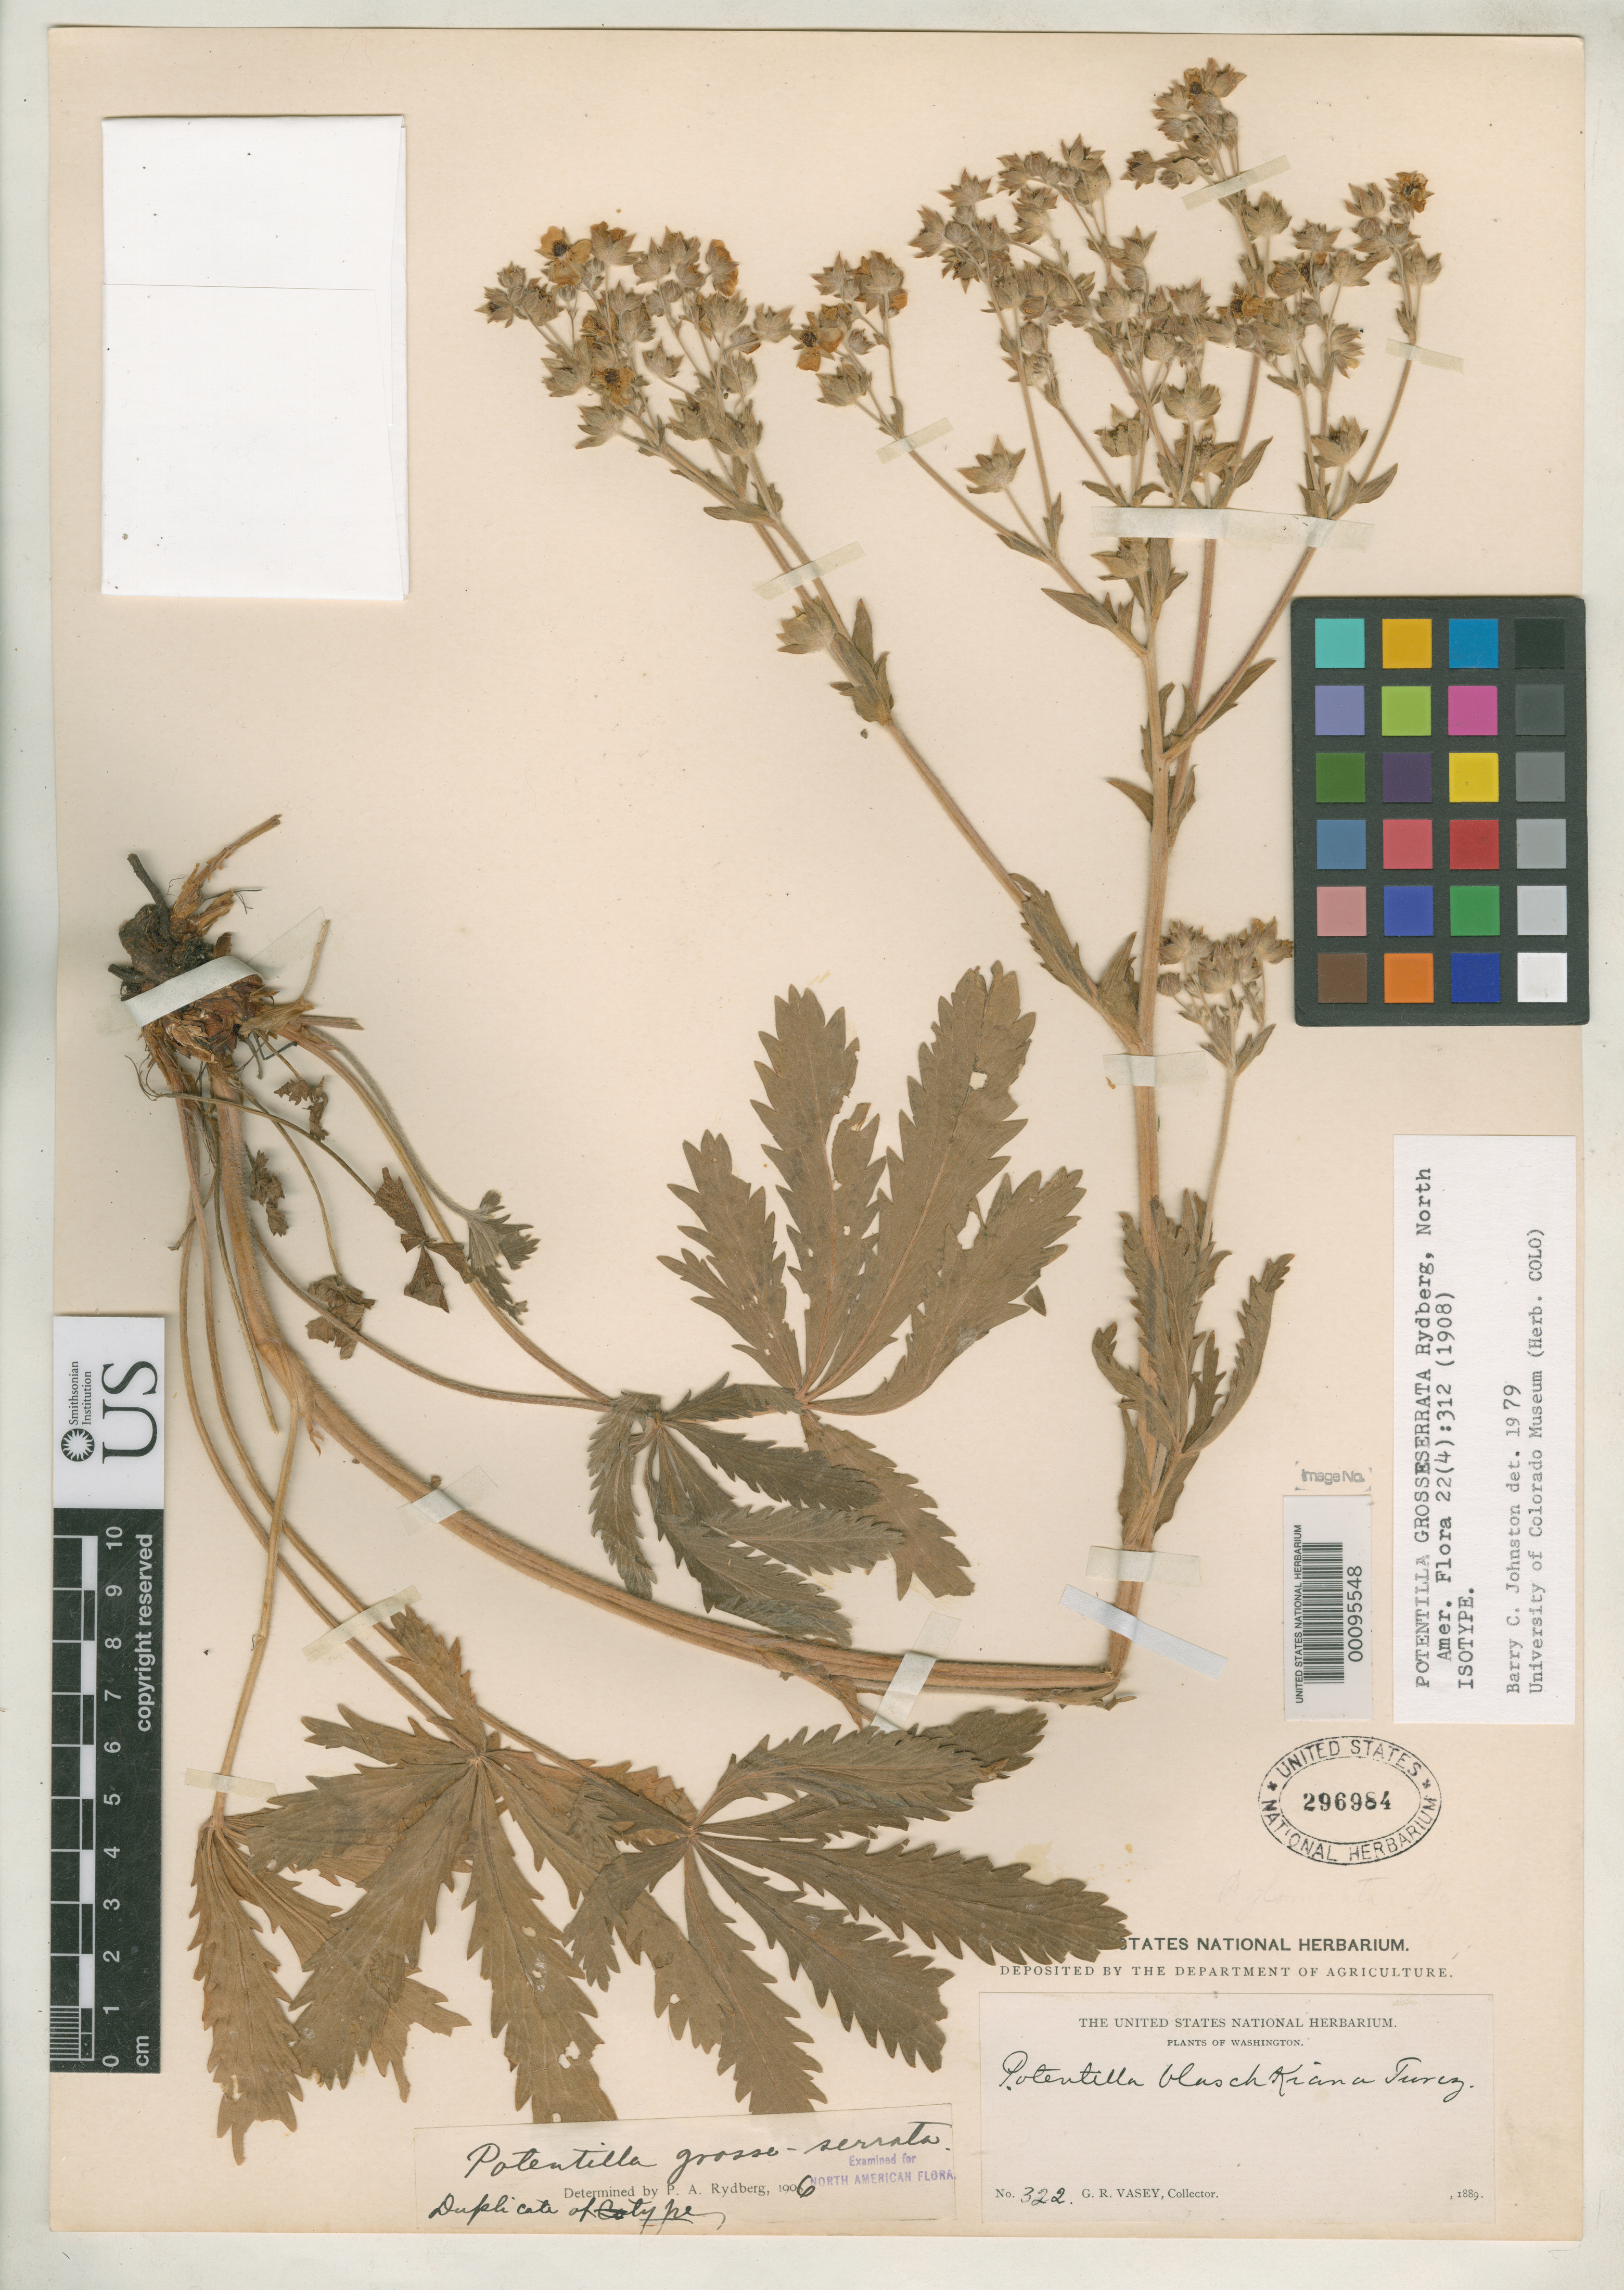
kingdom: Plantae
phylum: Tracheophyta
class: Magnoliopsida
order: Rosales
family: Rosaceae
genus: Potentilla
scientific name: Potentilla grosseserrata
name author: Rydb.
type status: Isotype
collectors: G. R. Vasey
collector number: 322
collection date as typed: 1889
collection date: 1889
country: United States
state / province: Washington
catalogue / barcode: US 296984